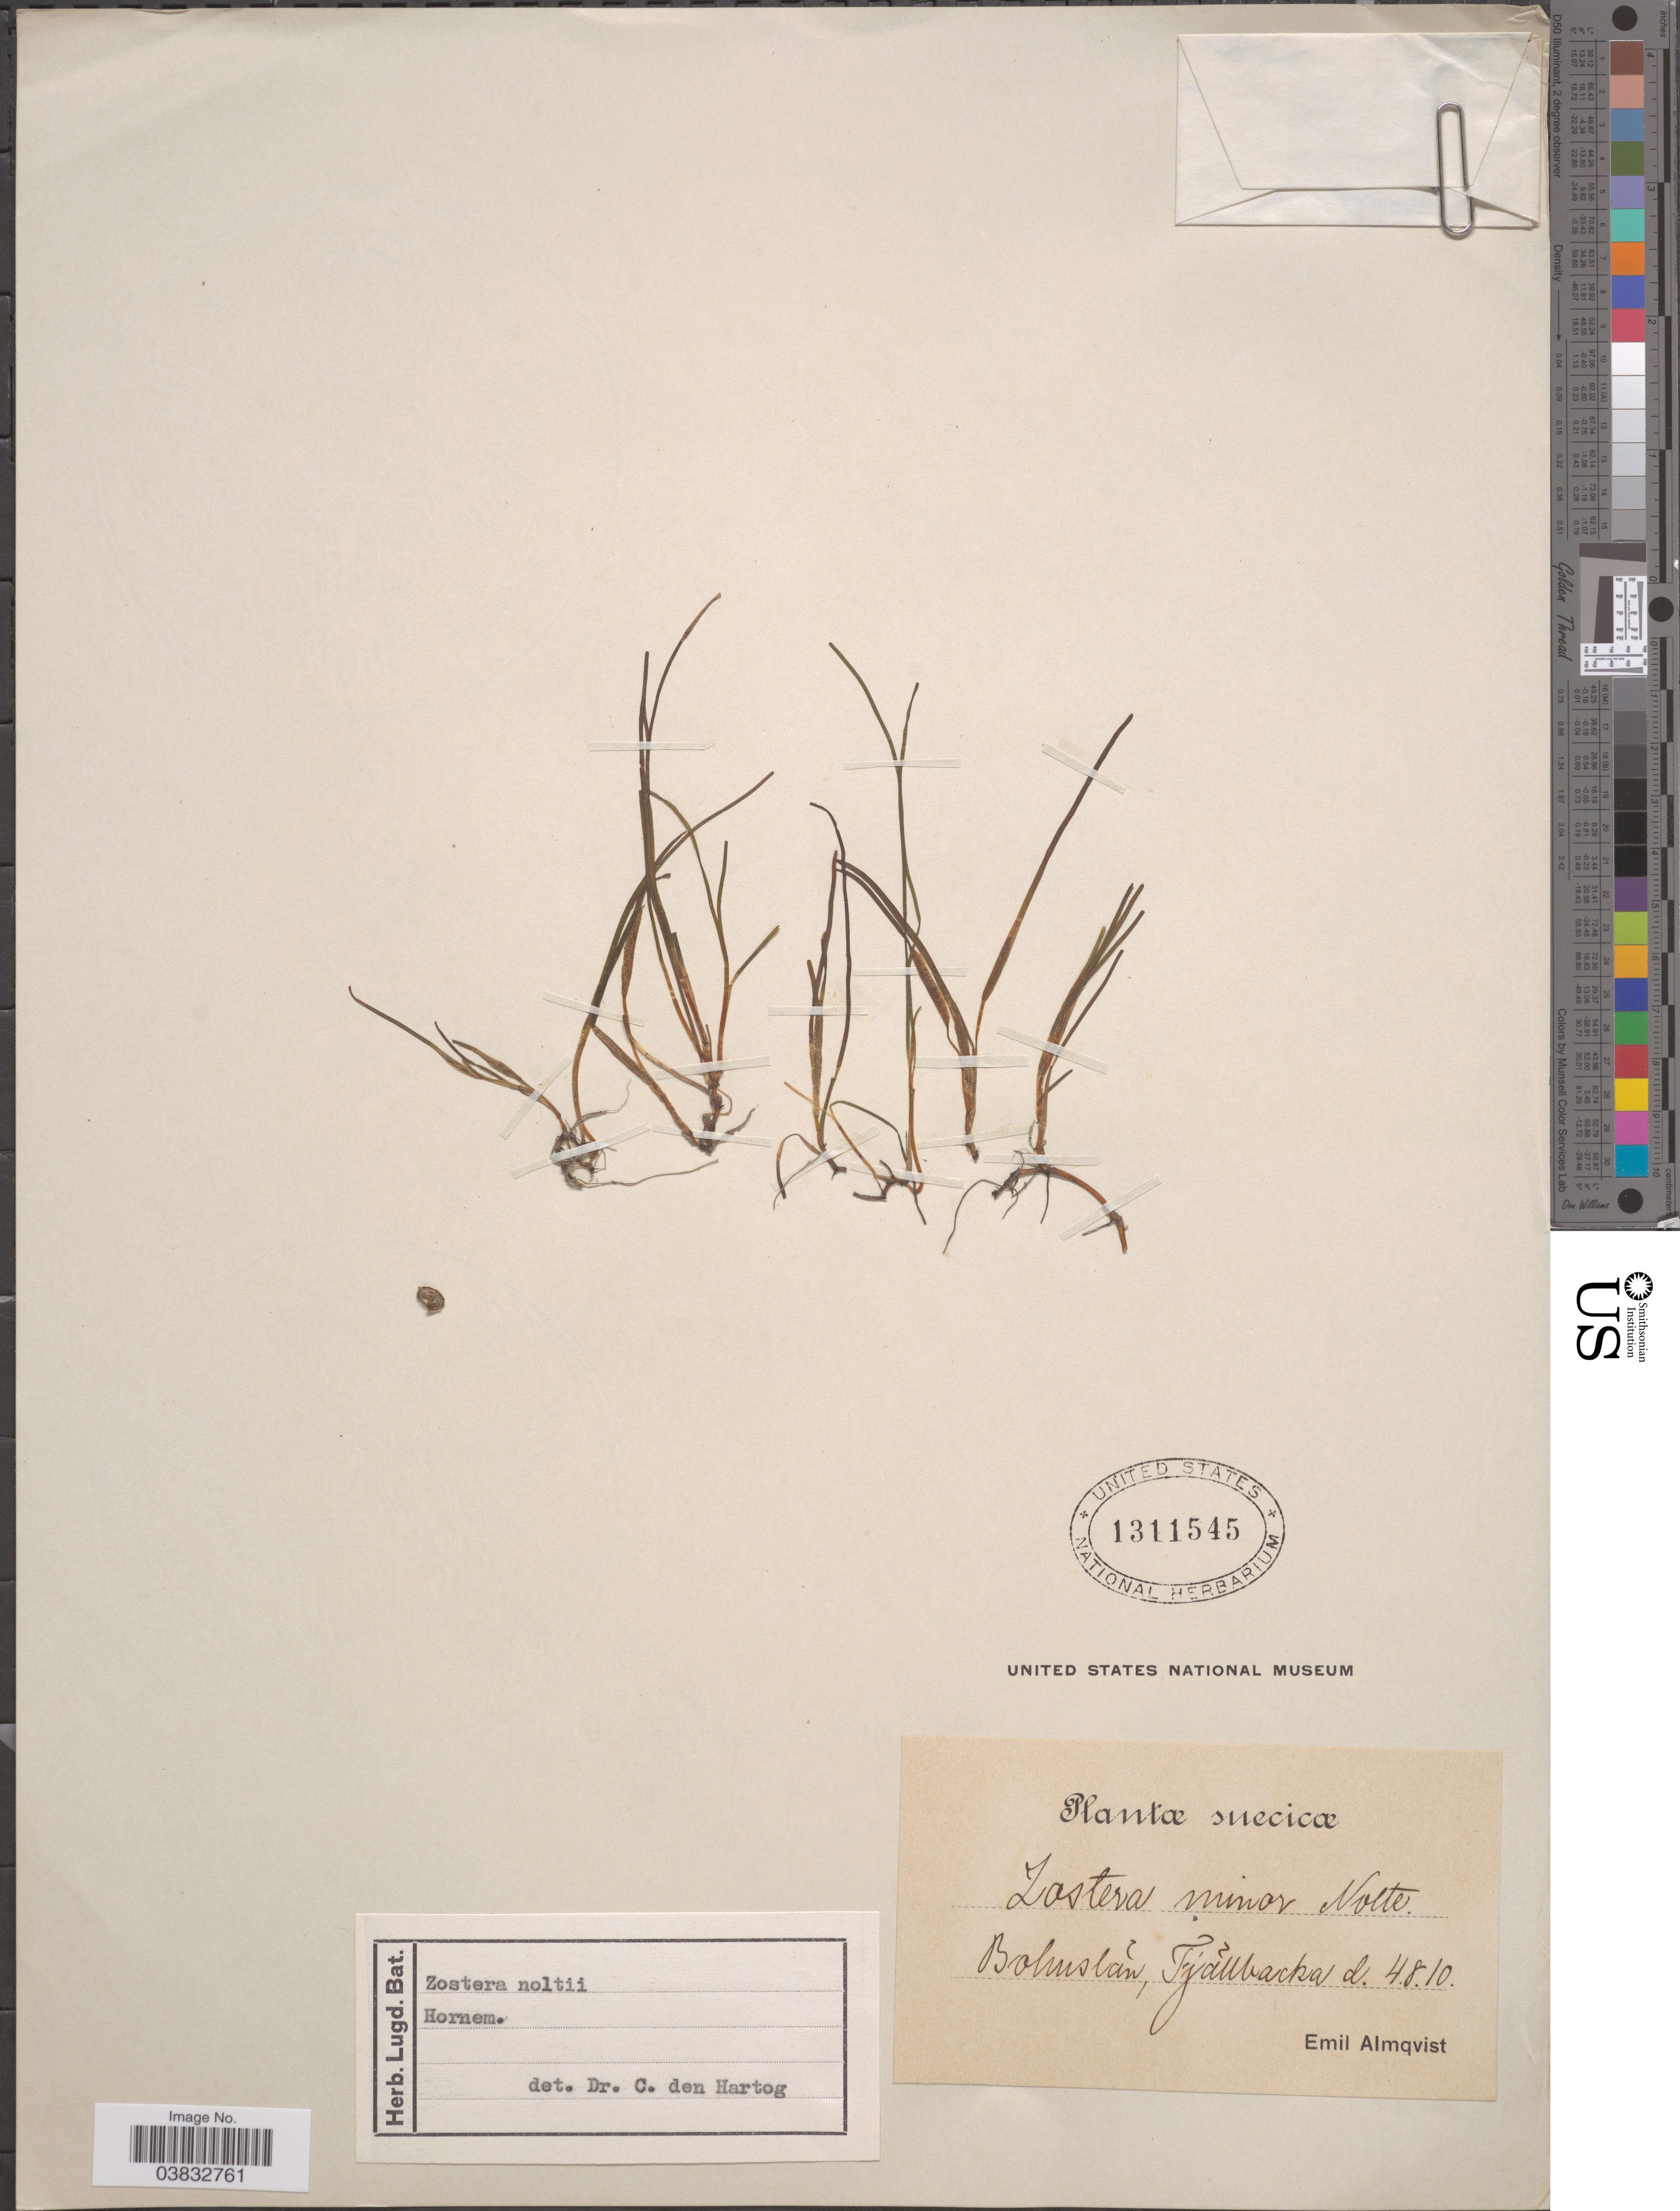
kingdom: Plantae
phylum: Tracheophyta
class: Liliopsida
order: Alismatales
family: Zosteraceae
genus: Zostera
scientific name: Zostera noltii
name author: Hornem.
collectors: E. Almqvist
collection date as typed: Transcribed d/m/y: 4/8/10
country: Sweden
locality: Suecicæ. Bohuslan, Fjallbacka.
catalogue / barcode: US 1311545